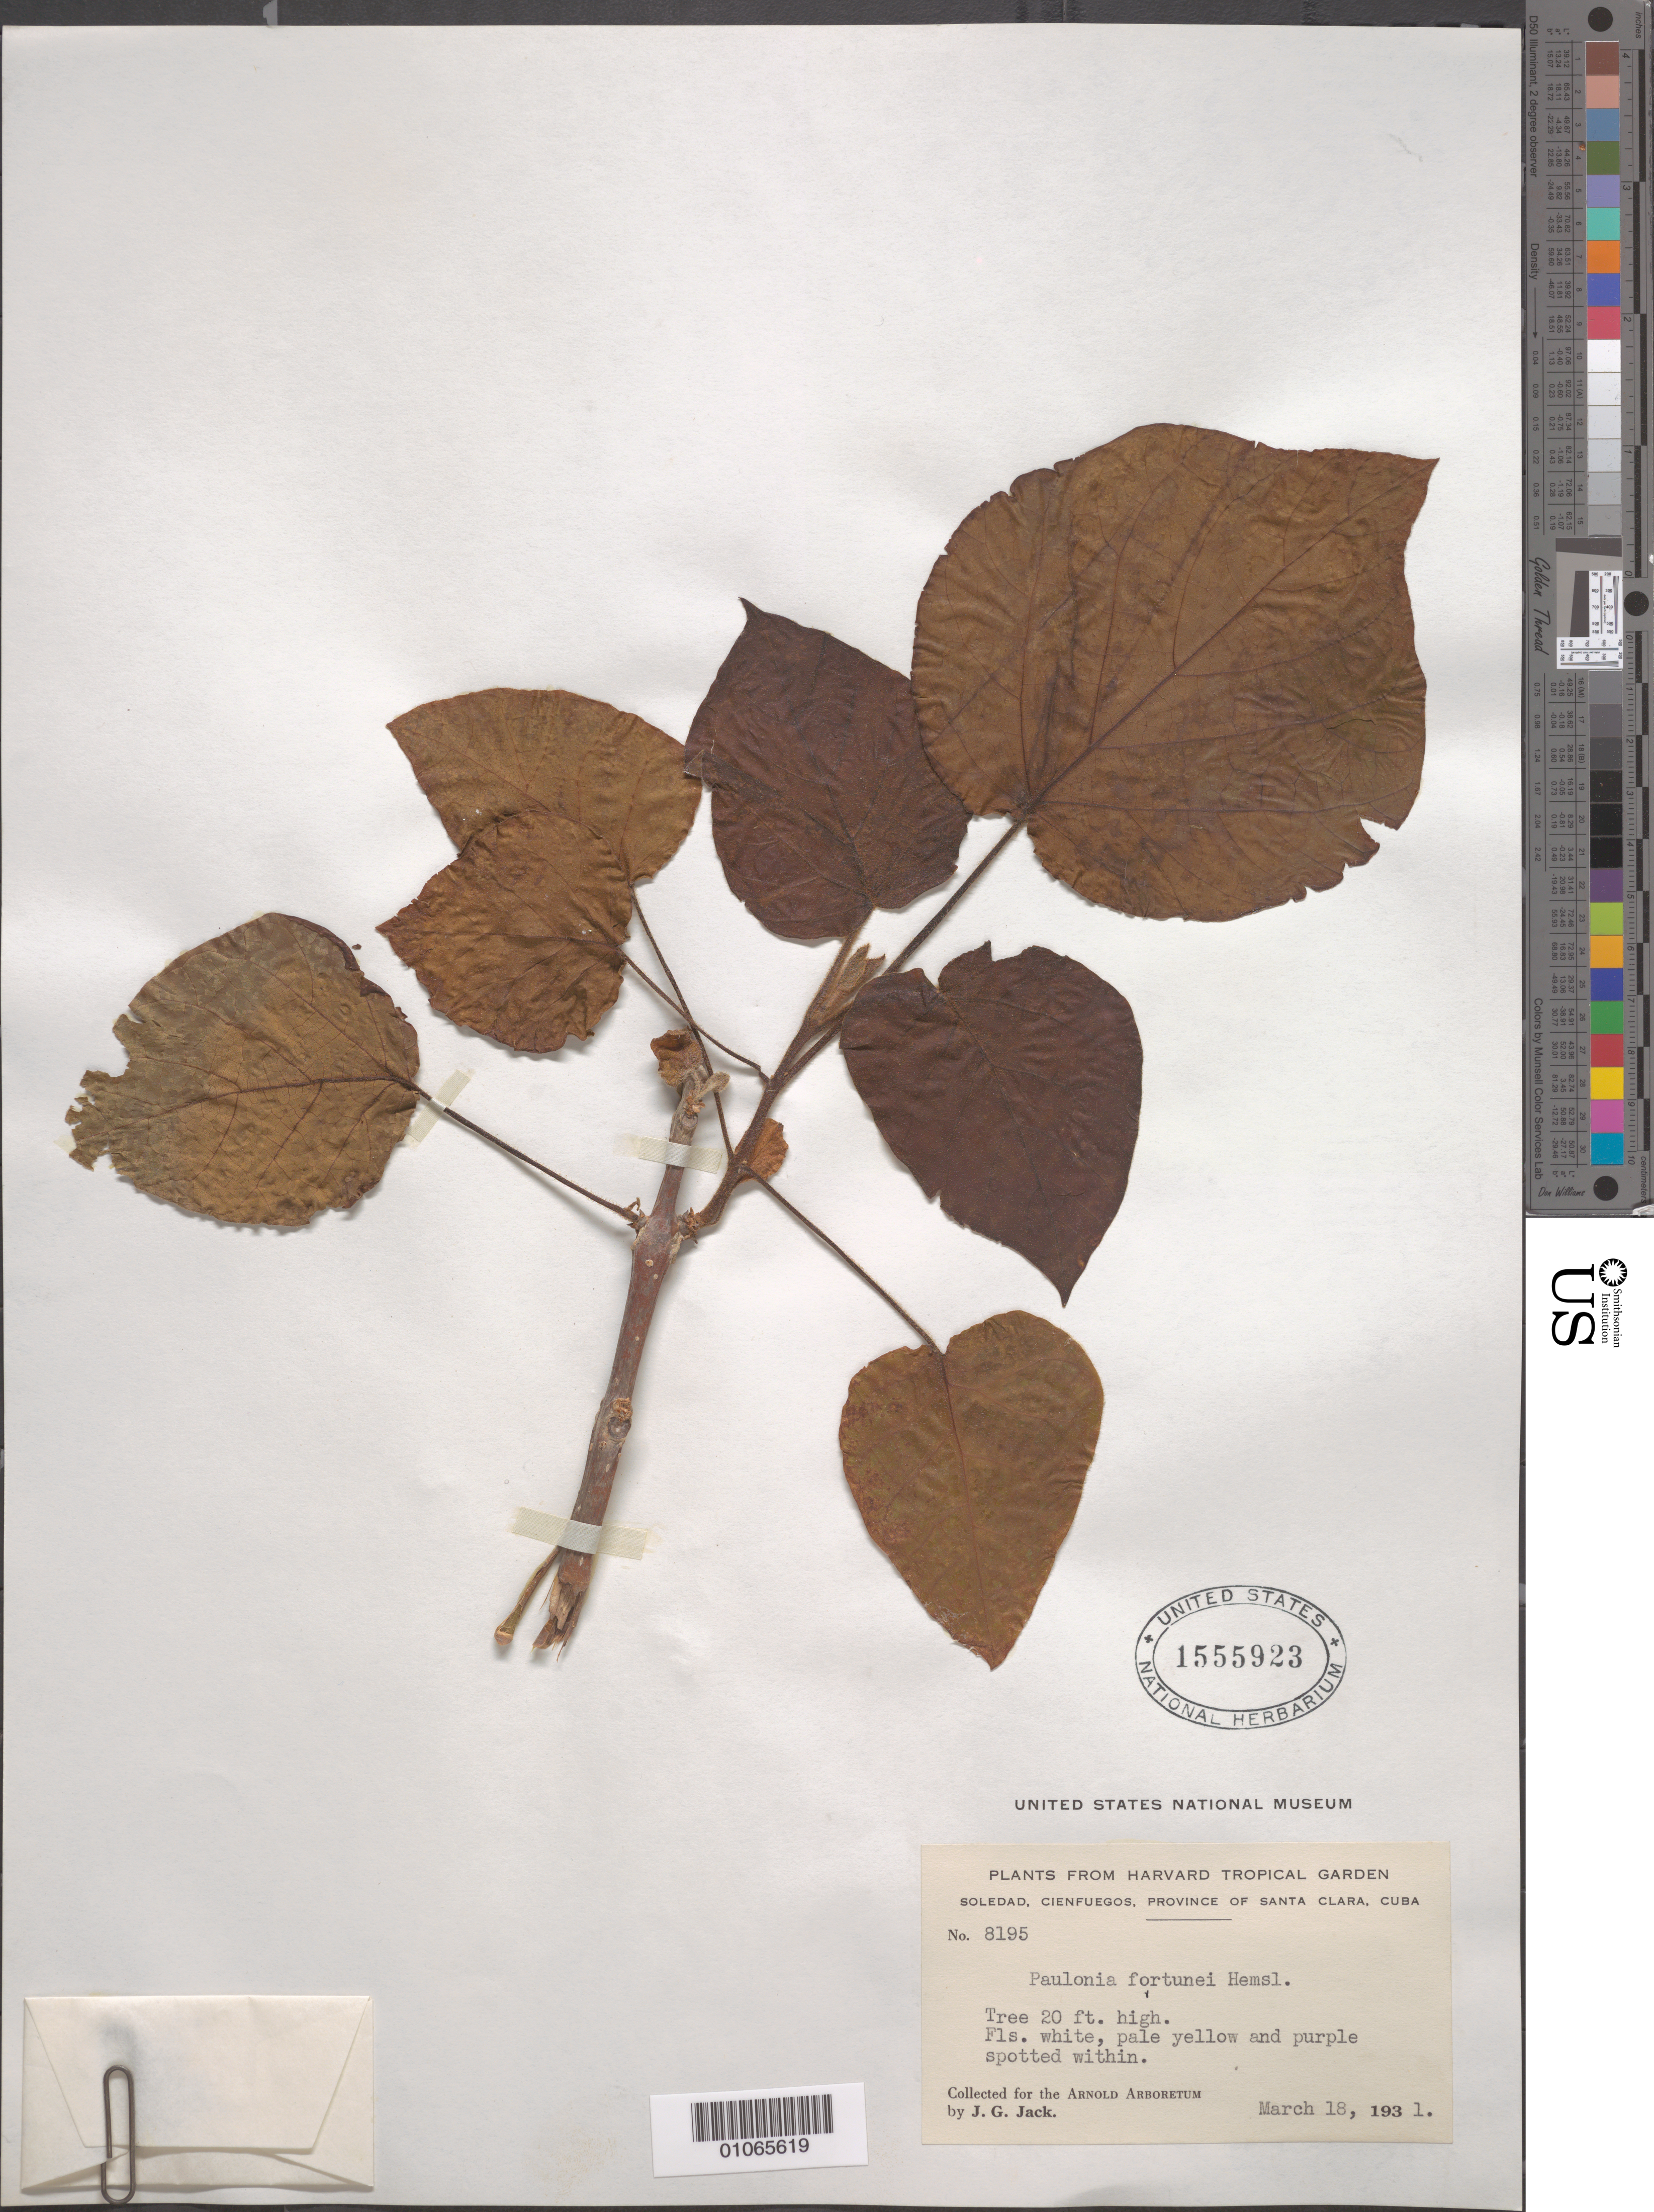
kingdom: Plantae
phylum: Tracheophyta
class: Magnoliopsida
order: Lamiales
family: Paulowniaceae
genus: Paulownia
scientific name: Paulownia fortunei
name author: (Seem.) Hemsl.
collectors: J. G. Jack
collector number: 8195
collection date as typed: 18 Mar 1931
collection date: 1931-03-18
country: Cuba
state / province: Villa Clara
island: Cuba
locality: Santa Clara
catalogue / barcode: US 1555923